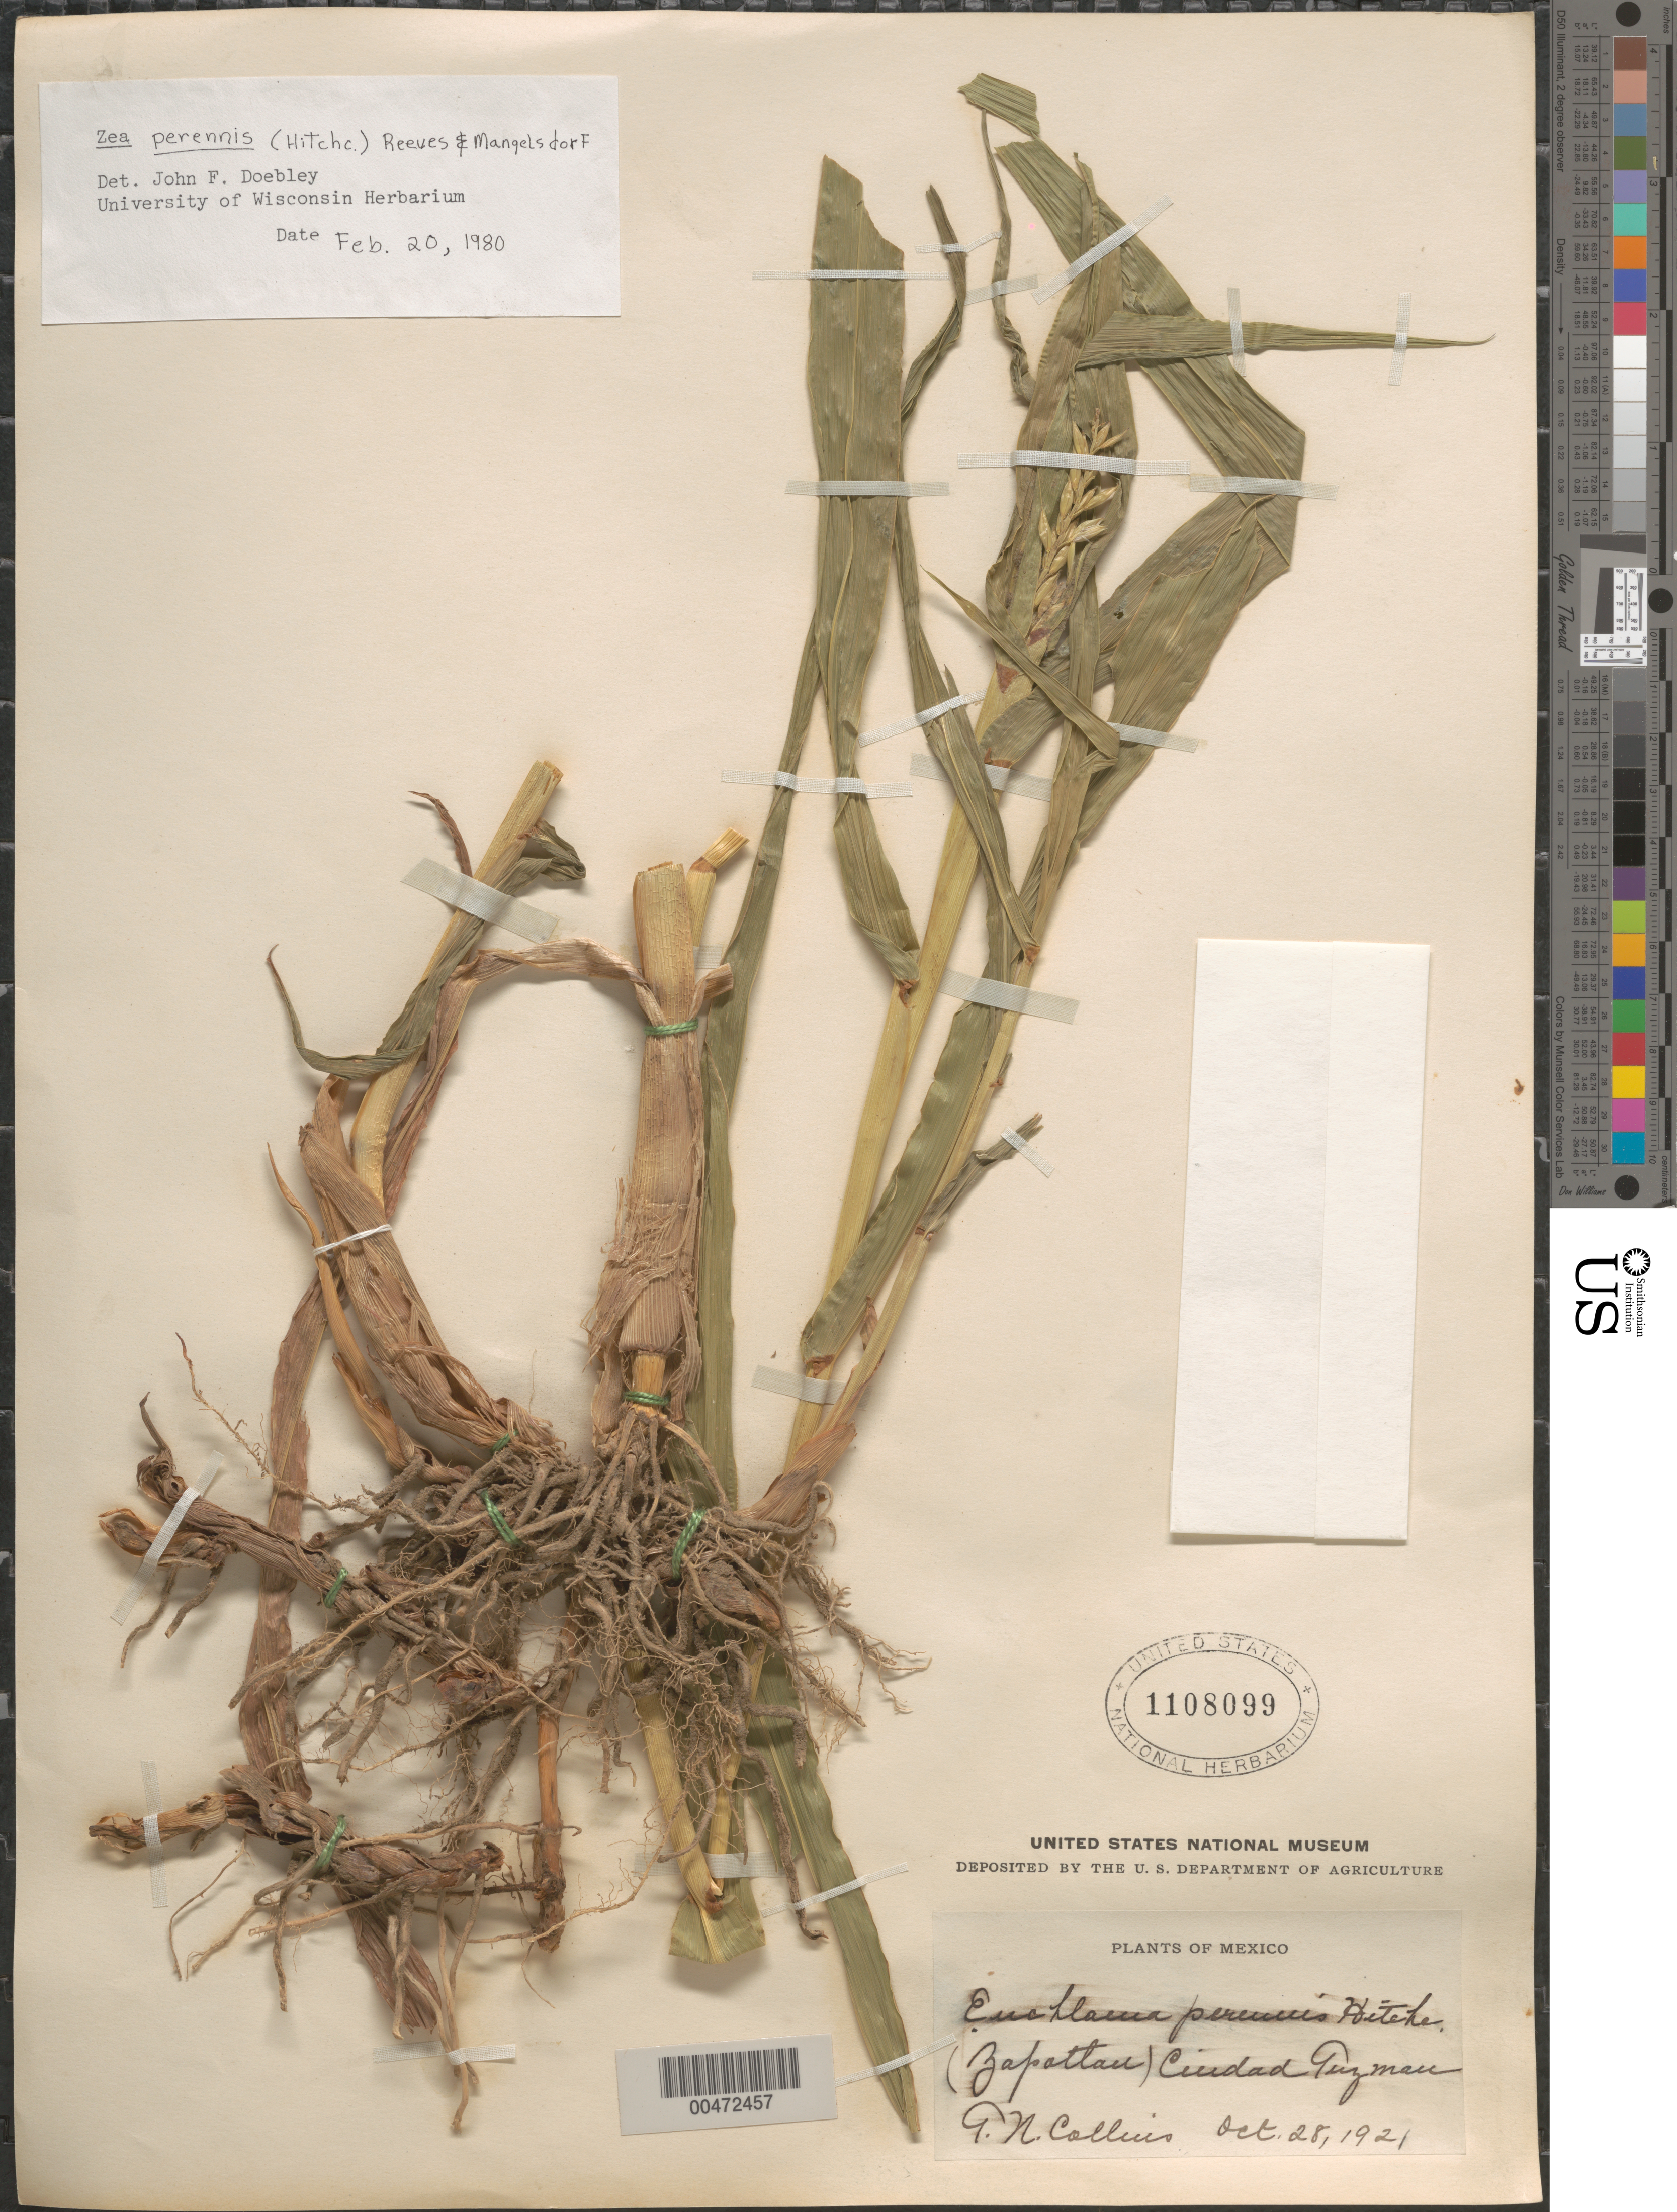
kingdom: Plantae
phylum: Tracheophyta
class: Liliopsida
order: Poales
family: Poaceae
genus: Zea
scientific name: Zea perennis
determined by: Doebley, John F.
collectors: G. Collins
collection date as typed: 28 Oct 1921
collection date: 1921-10-28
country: Mexico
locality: (Zapotlan), Ciudad Guzman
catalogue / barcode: US 1108099